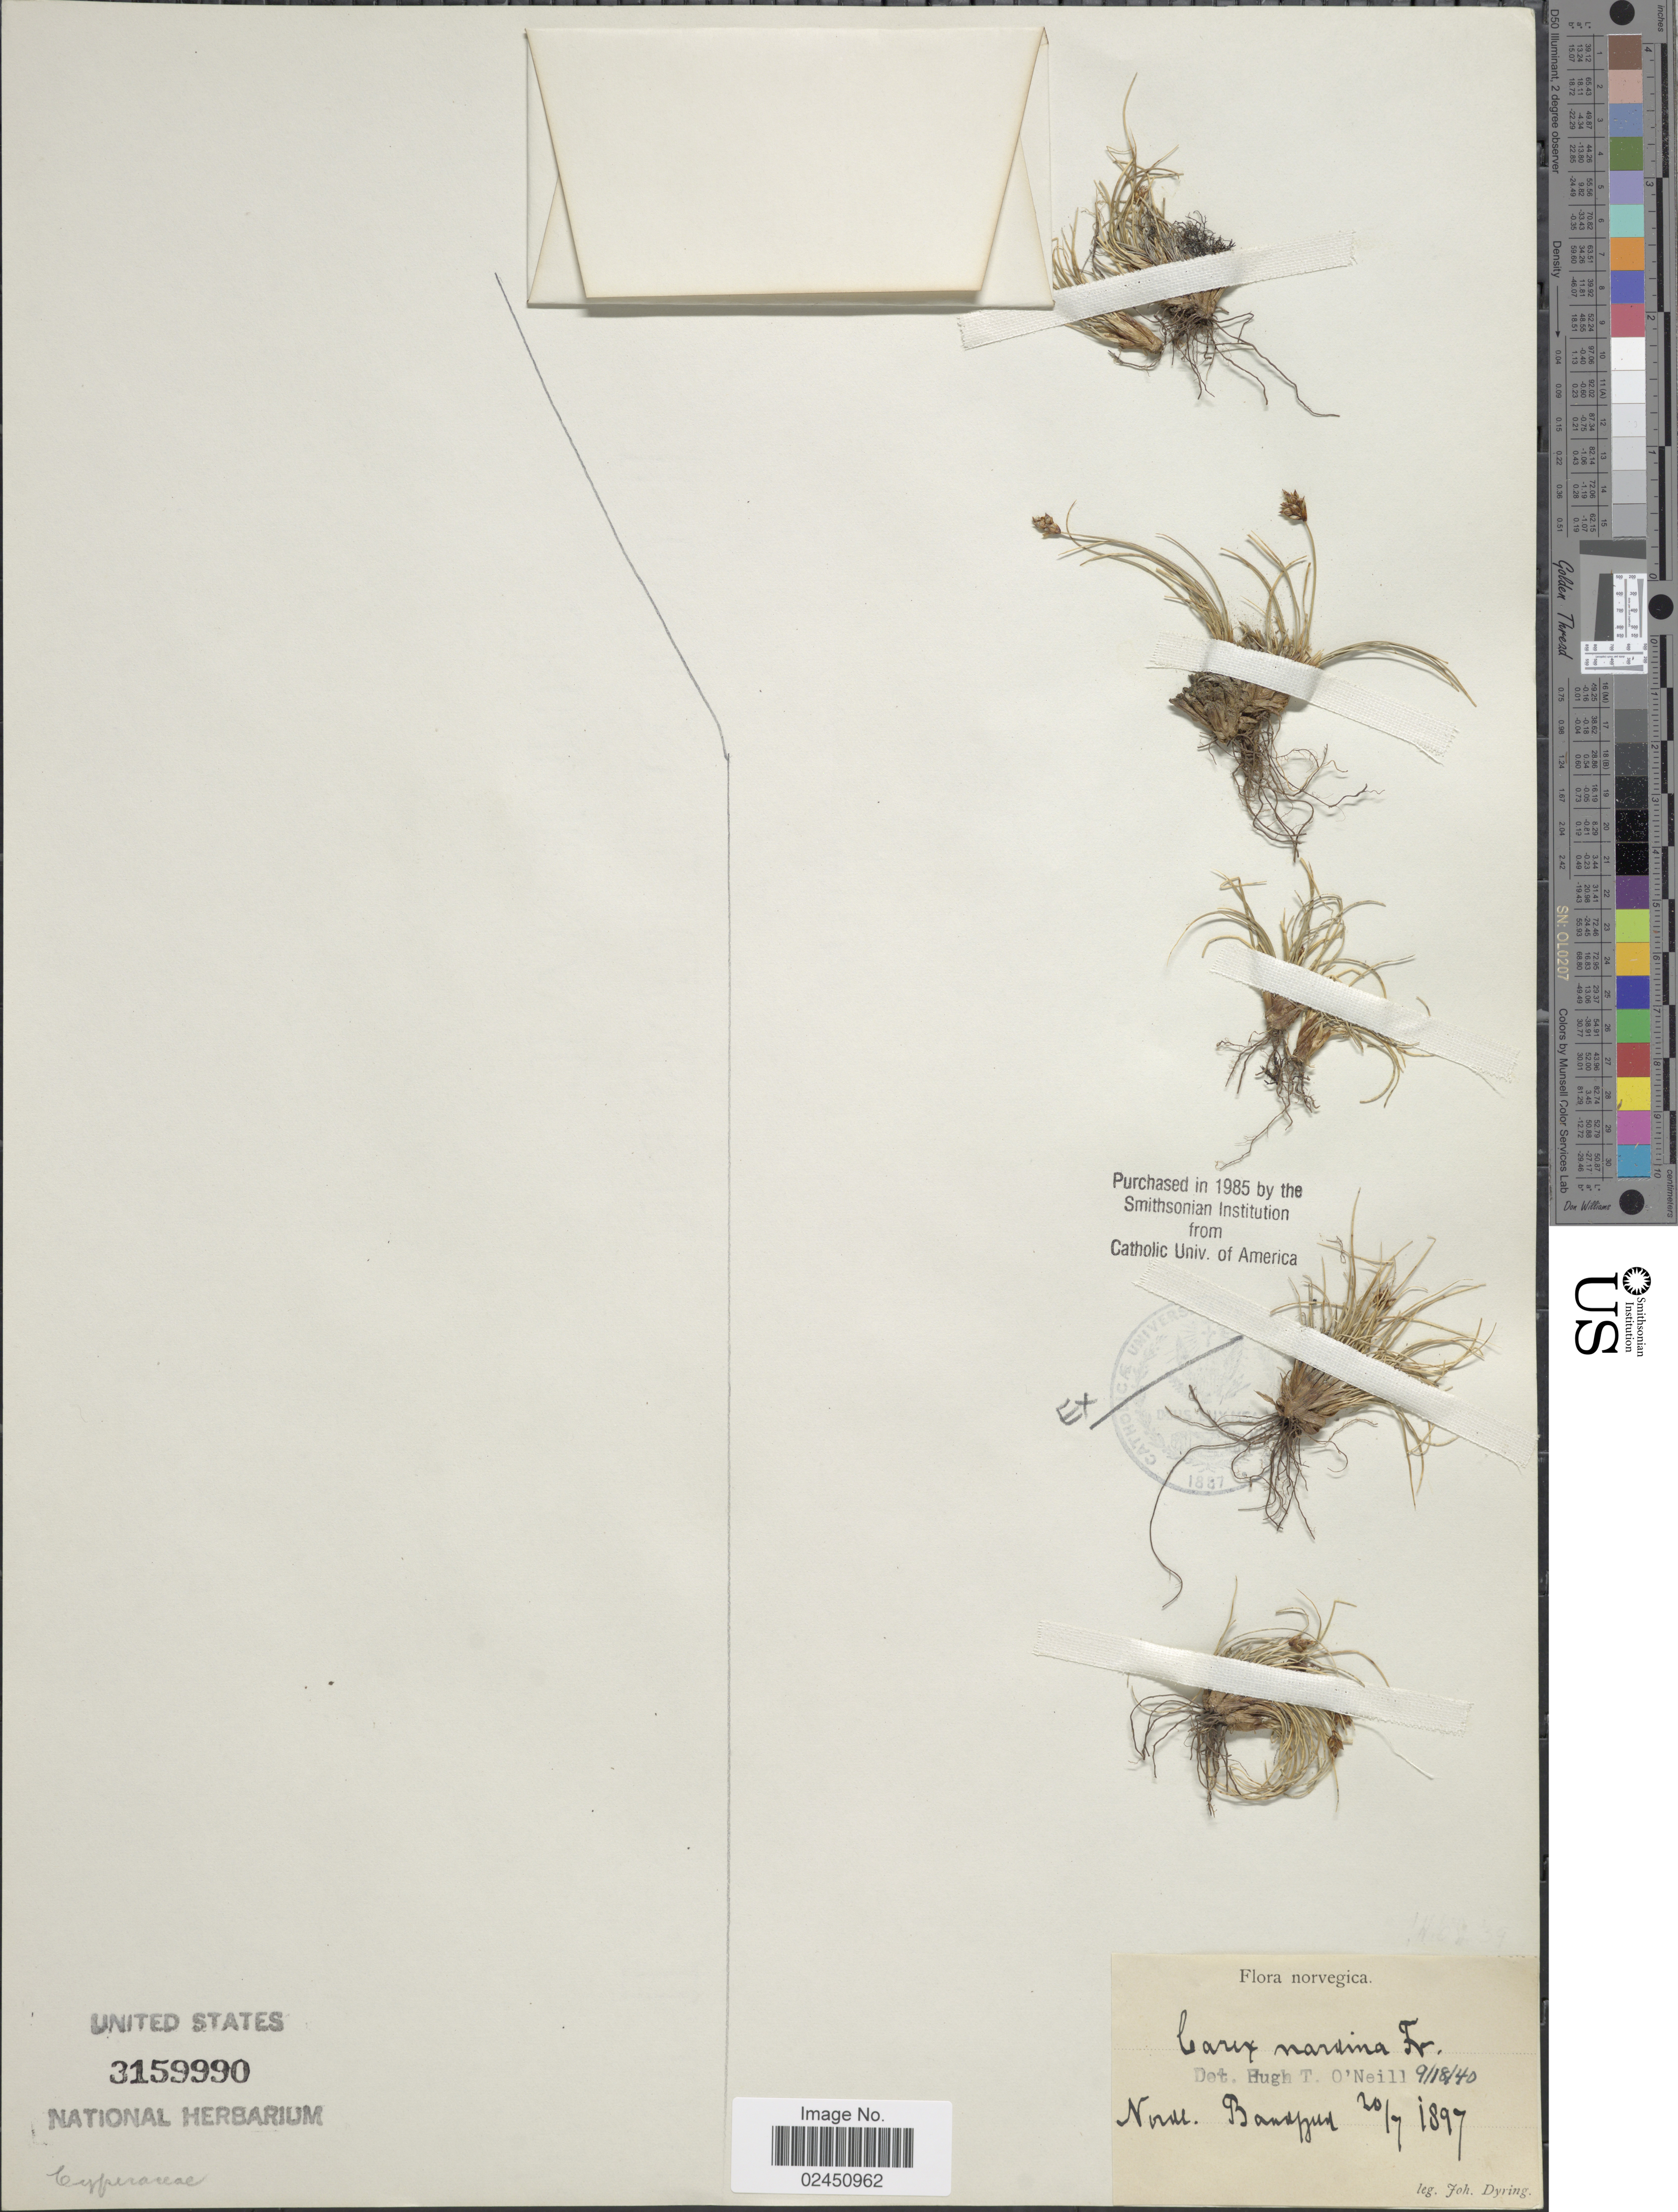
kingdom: Plantae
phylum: Tracheophyta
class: Liliopsida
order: Poales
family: Cyperaceae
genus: Carex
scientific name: Carex nardina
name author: (Hornem.) Fr.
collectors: J. Dyring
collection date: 1897-07-20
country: Norway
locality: Nordl. Bardfjord.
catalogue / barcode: US 3159990